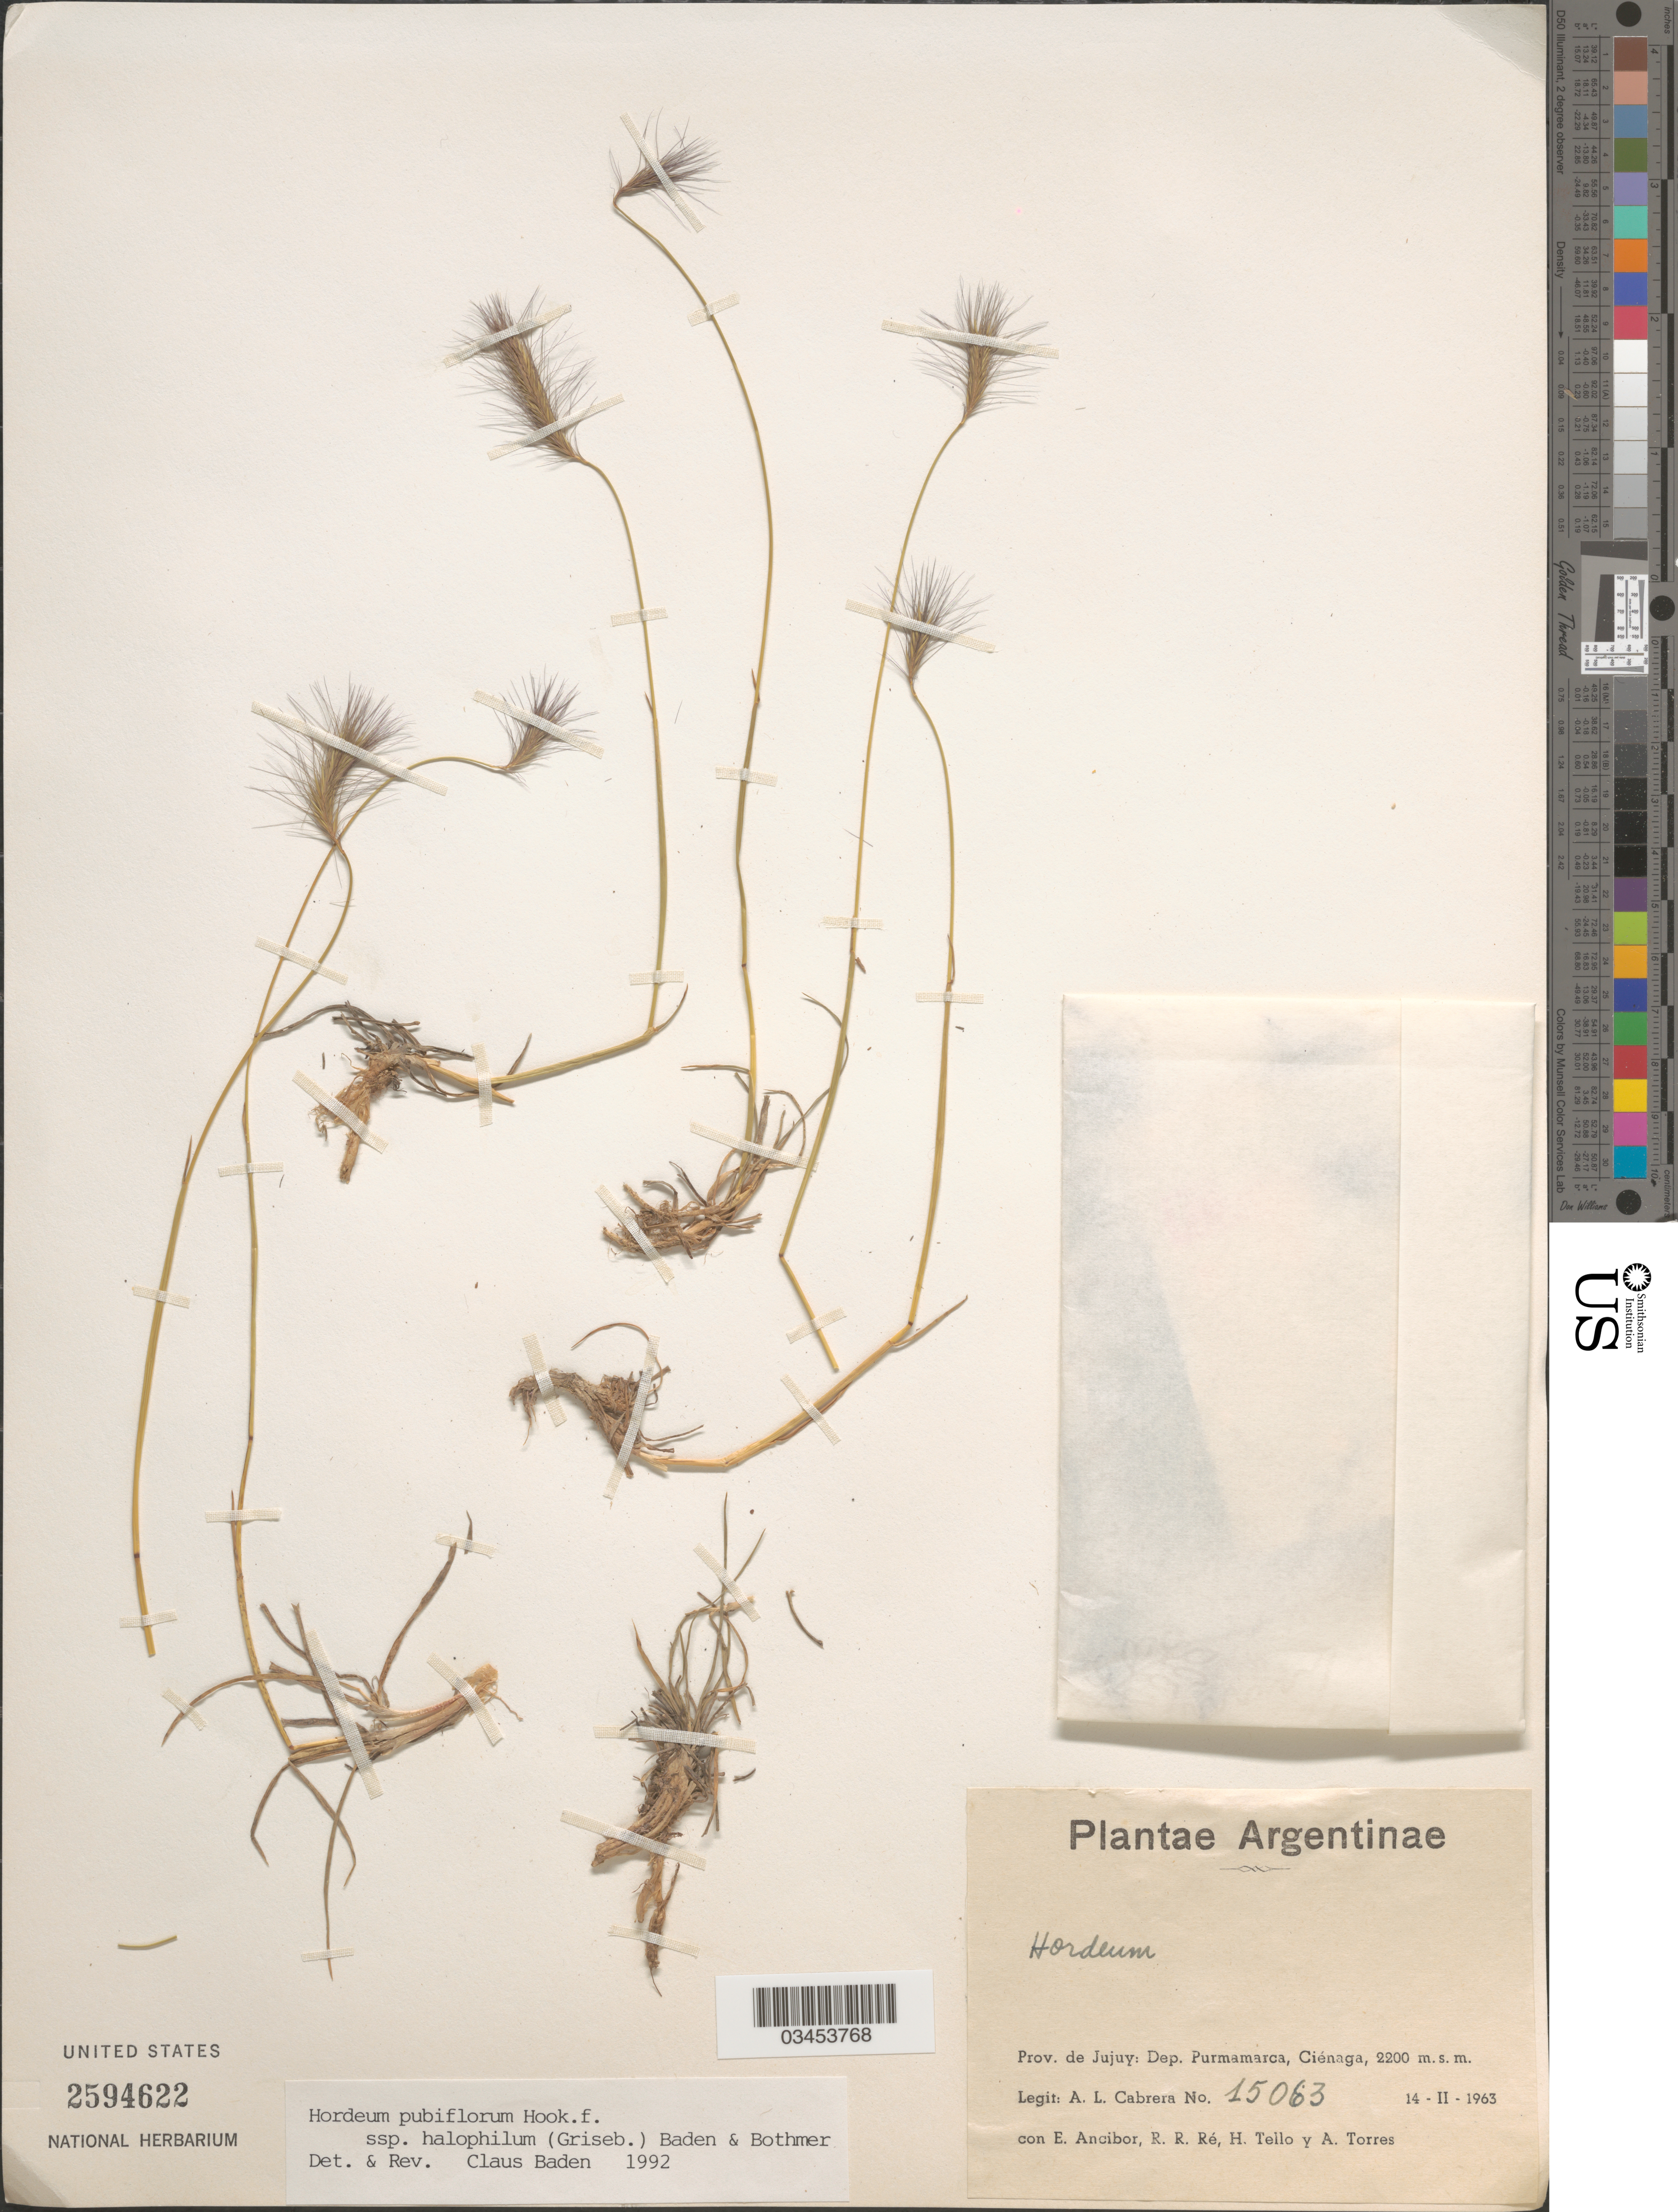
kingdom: Plantae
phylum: Tracheophyta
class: Liliopsida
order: Poales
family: Poaceae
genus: Hordeum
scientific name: Hordeum pubiflorum subsp. halophilum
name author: Hook. f.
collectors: A. L. Cabrera, E. Ancibor, R. Re, H. Tello & A. Torres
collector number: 15063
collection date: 1963-02-14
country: Argentina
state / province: Jujuy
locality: Dep. Purmamarca, Ciénaga.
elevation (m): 2200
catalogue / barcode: US 2594622